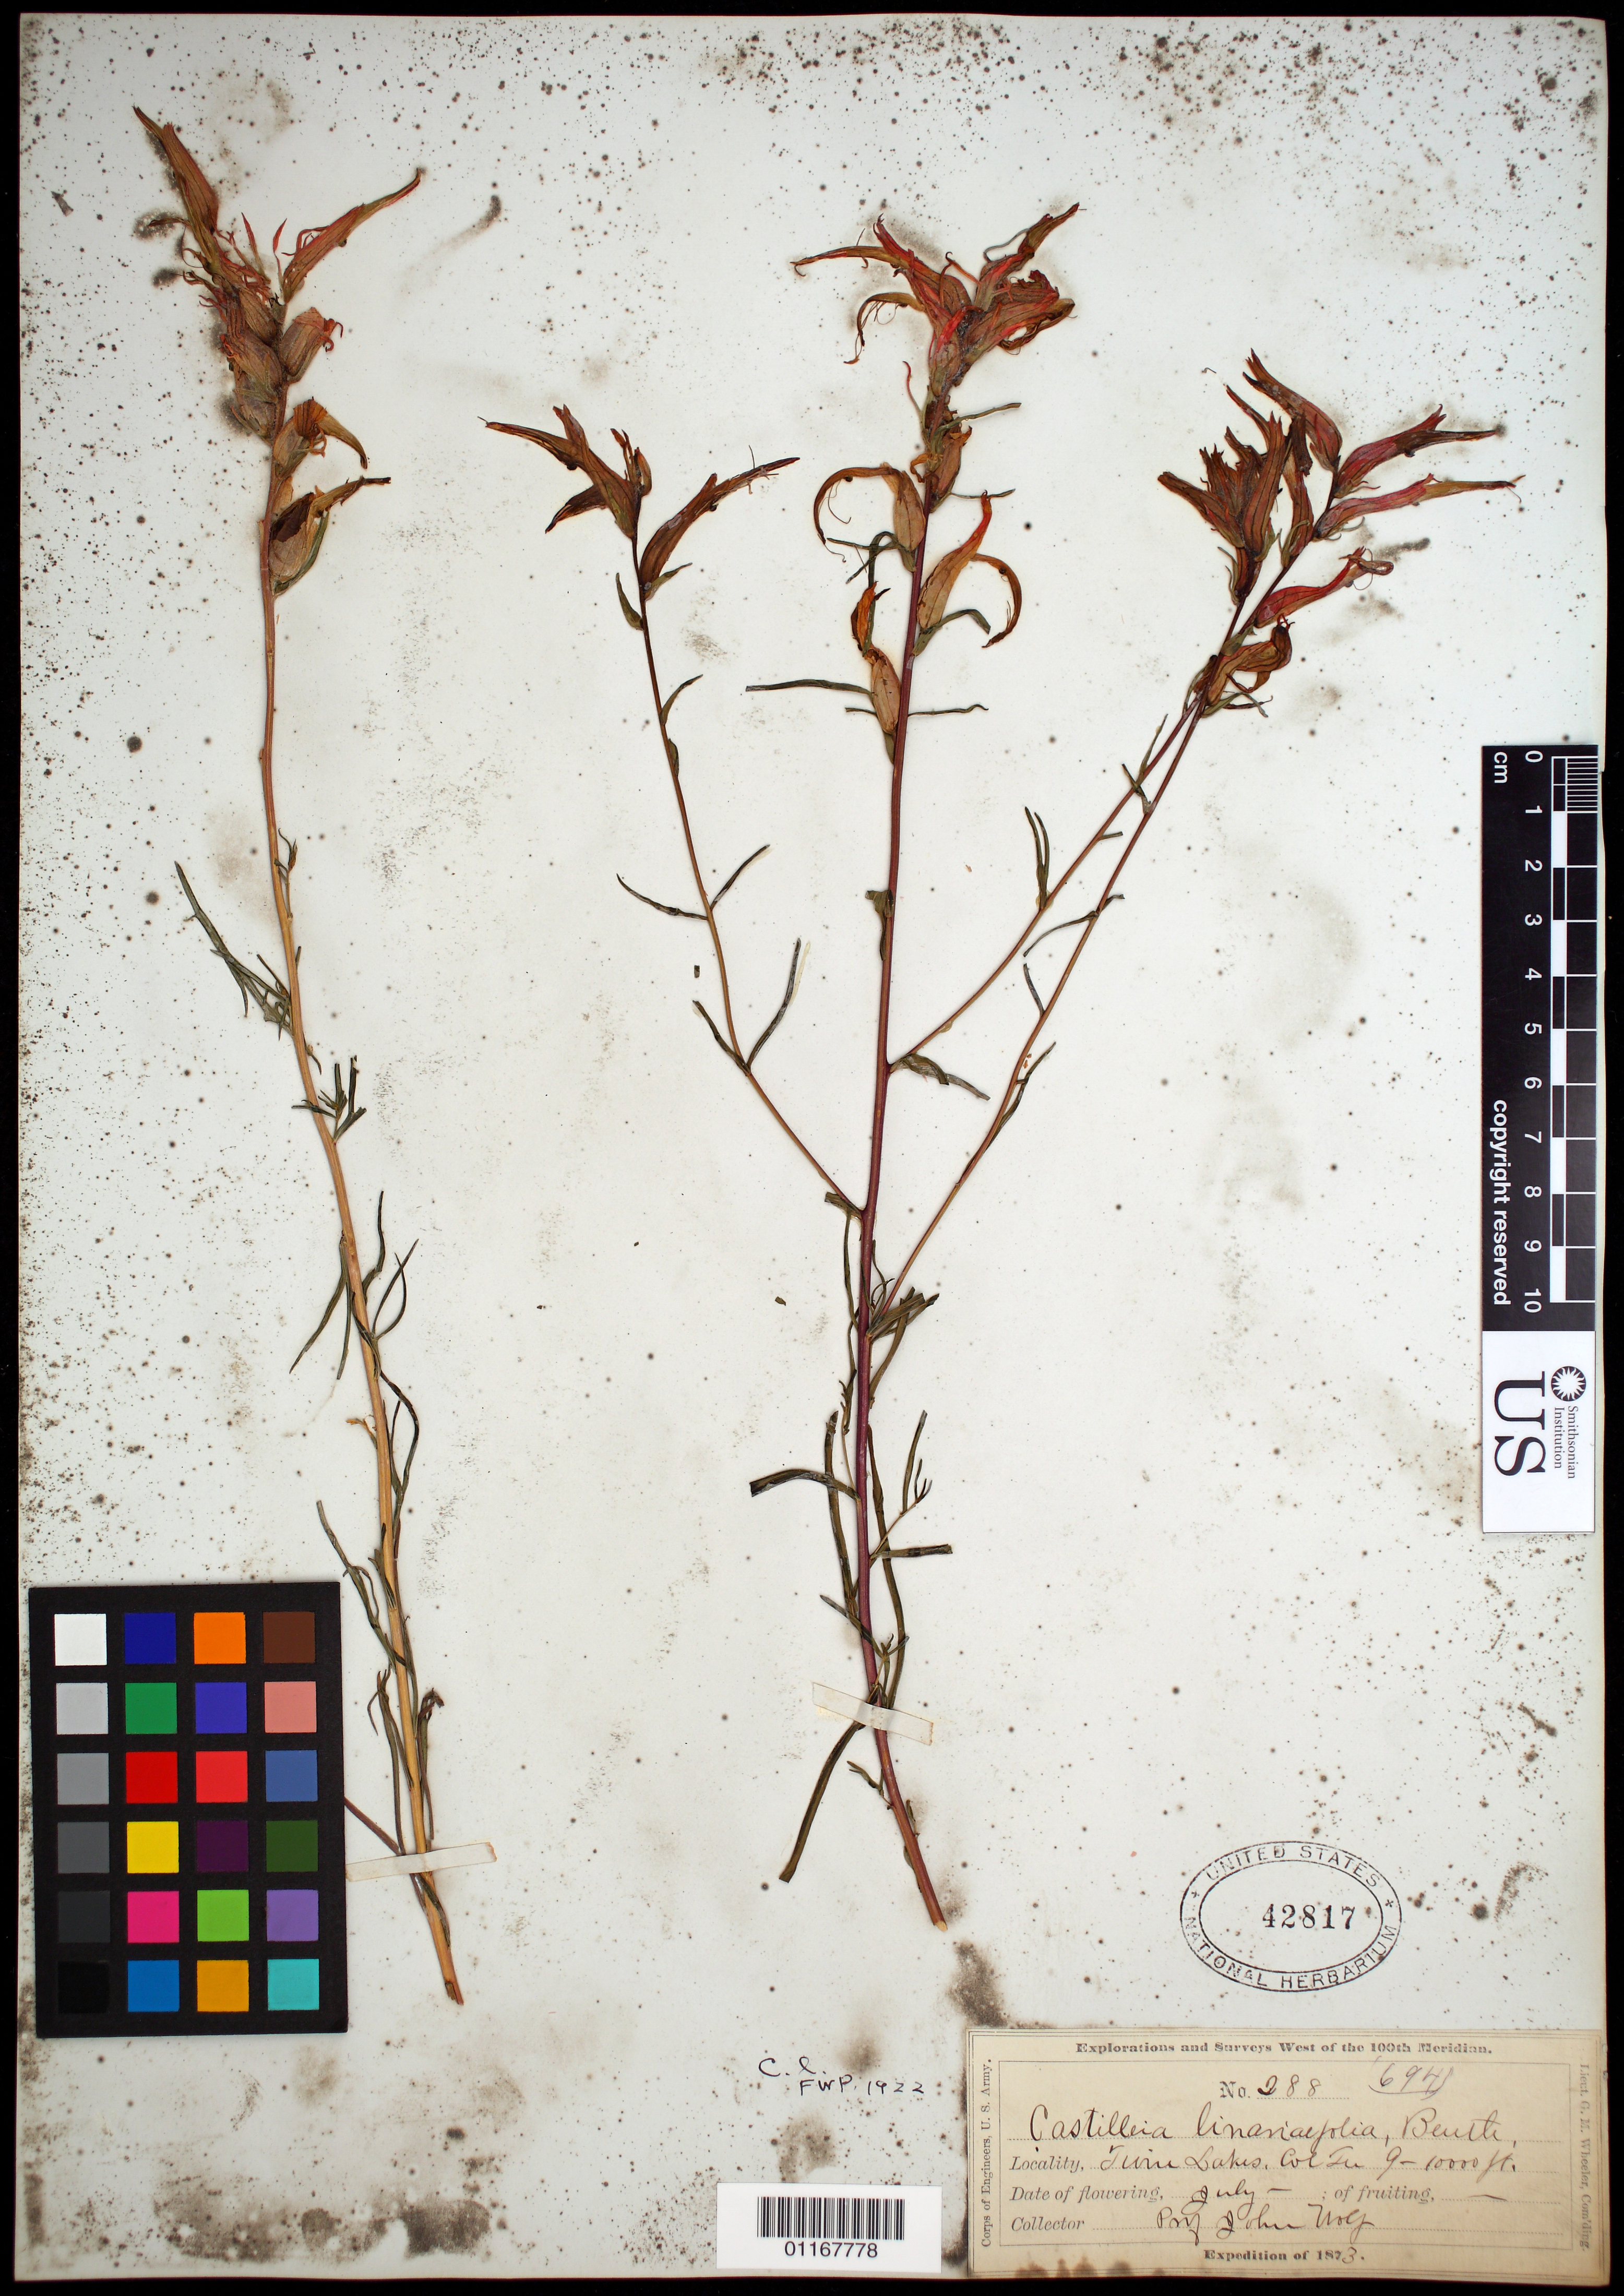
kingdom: Plantae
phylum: Tracheophyta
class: Magnoliopsida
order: Lamiales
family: Orobanchaceae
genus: Castilleja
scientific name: Castilleja linariifolia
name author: Benth.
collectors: J. Wolf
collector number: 288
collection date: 1873-07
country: United States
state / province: Colorado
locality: Twin Lakes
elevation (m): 3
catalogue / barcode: US 42817